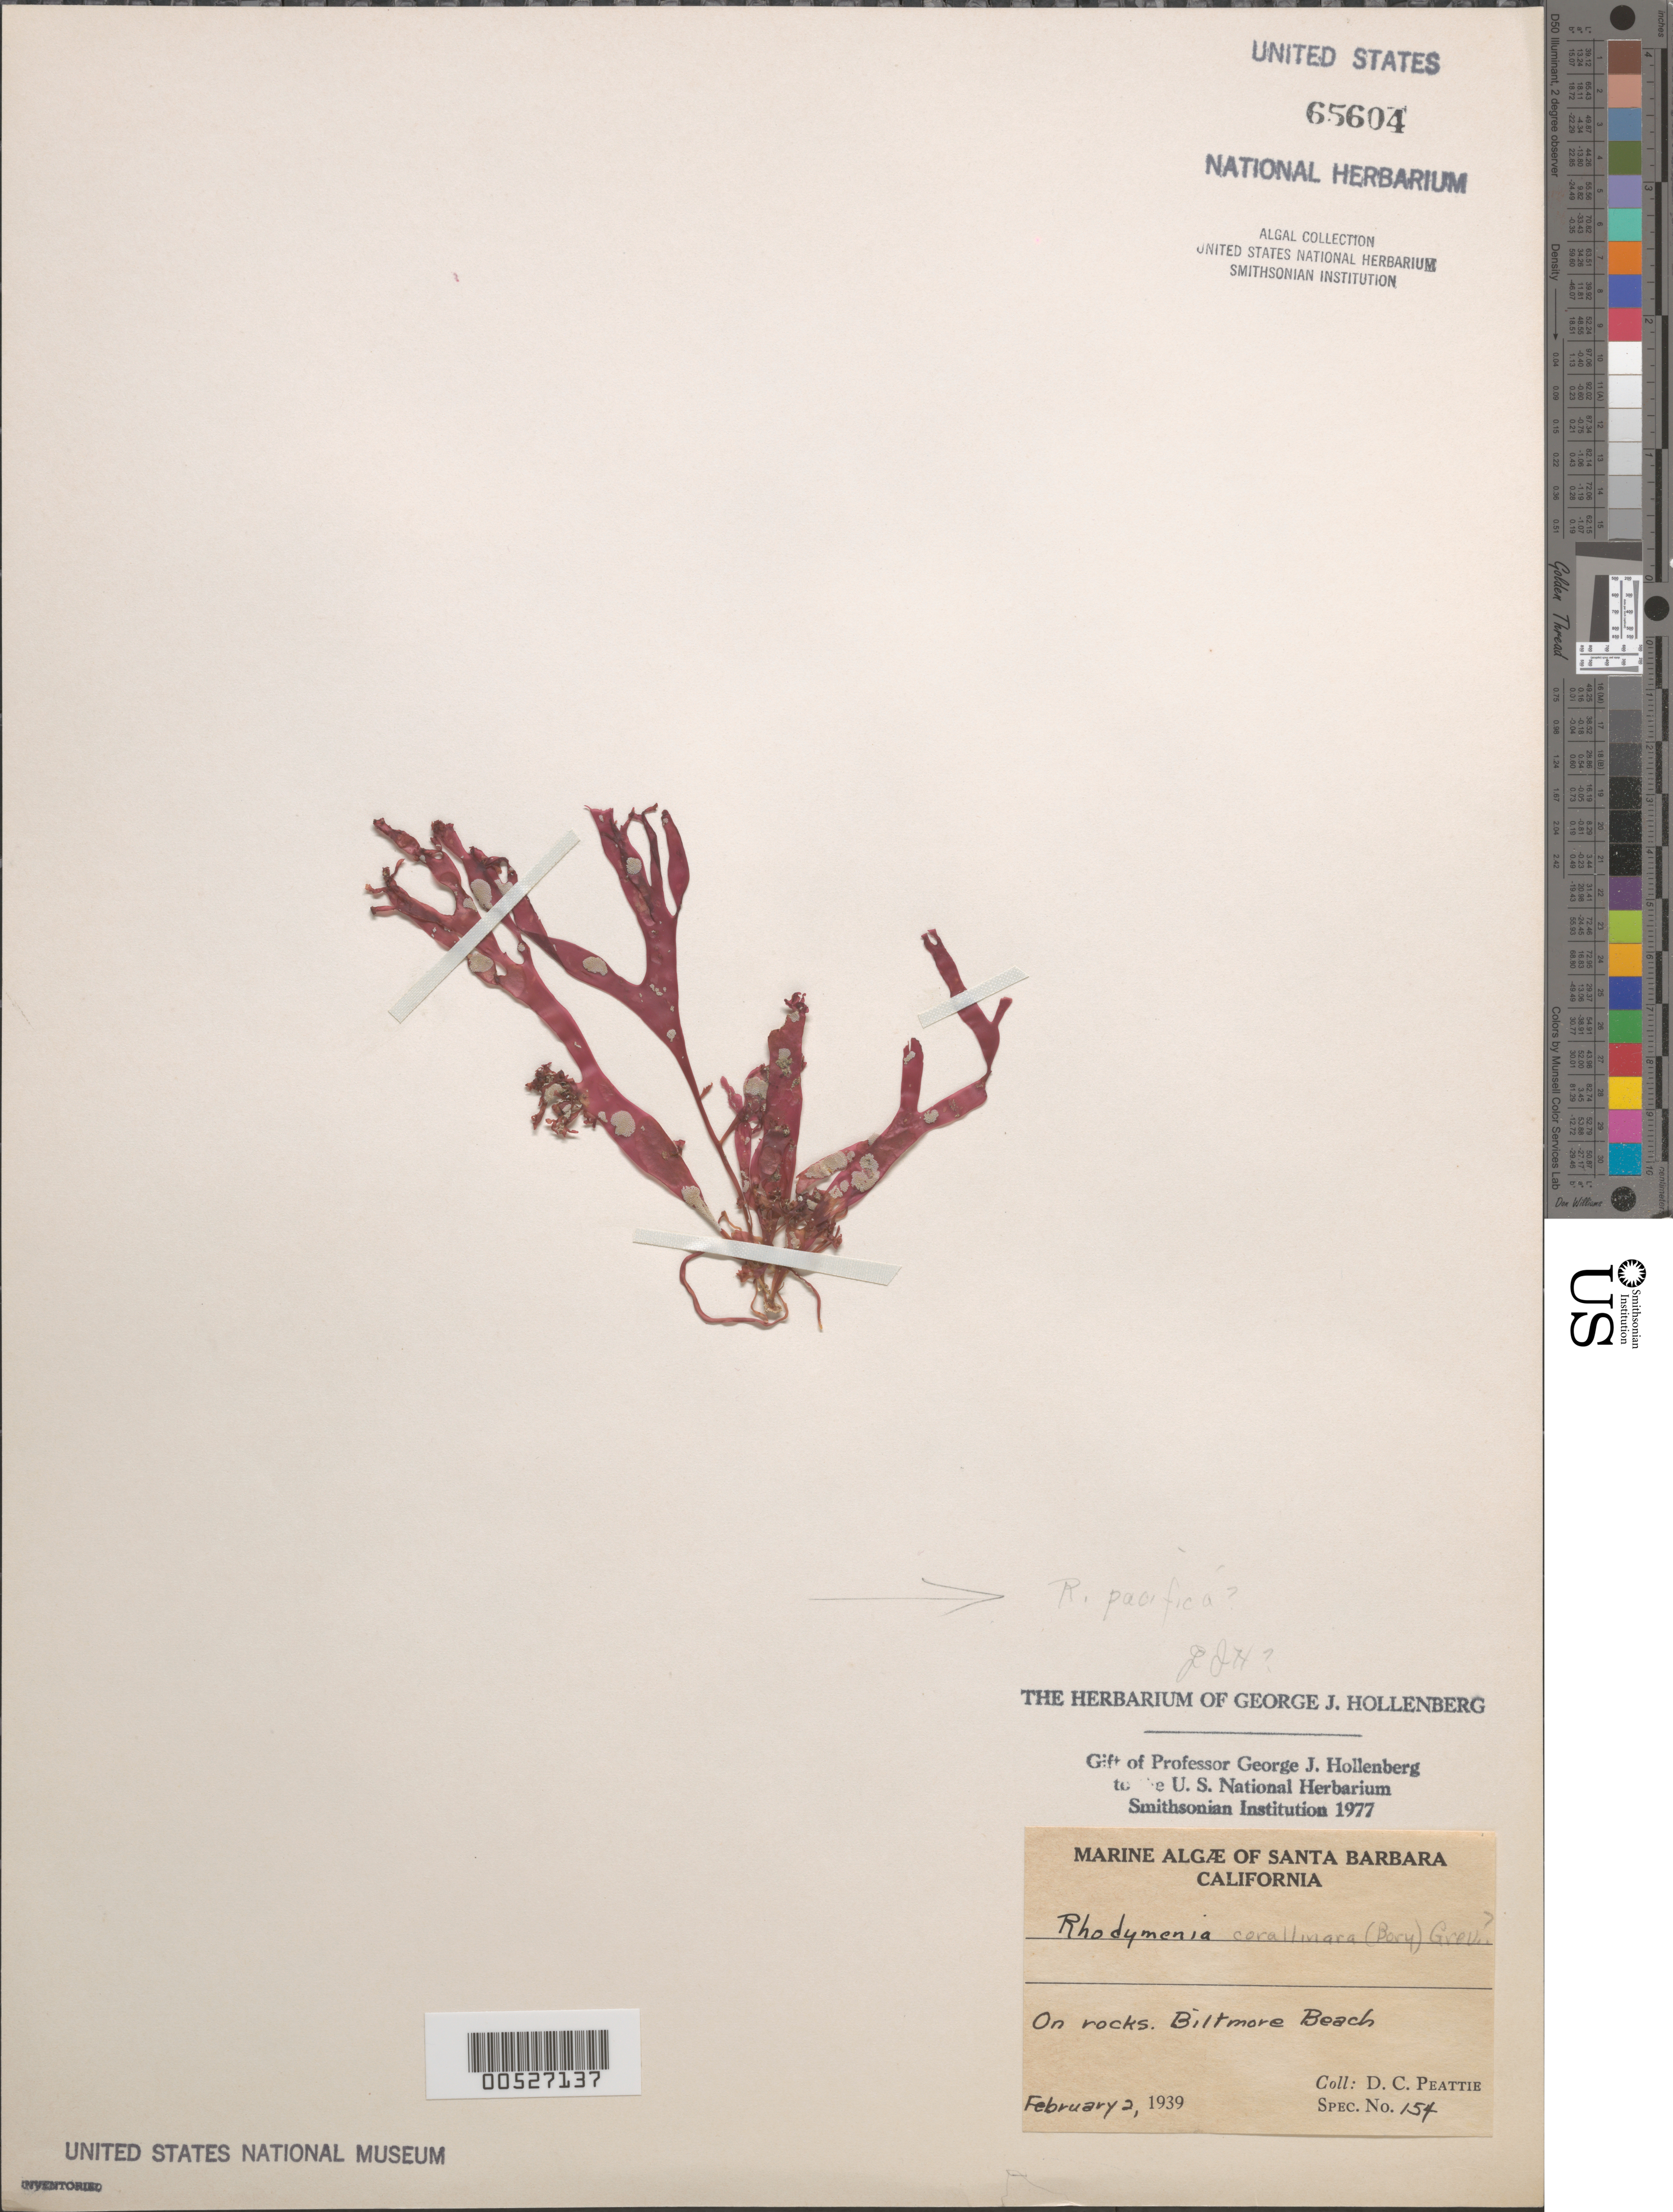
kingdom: Plantae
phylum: Rhodophyta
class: Florideophyceae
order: Rhodymeniales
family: Rhodymeniaceae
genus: Rhodymenia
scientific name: Rhodymenia pacifica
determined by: Hollenberg, George J.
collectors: D. Peattie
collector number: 154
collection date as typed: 02 Feb 1939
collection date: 1939-02-02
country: United States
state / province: California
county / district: Santa Barbara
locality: Biltmore Beach, Santa Barbara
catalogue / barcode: US 65604